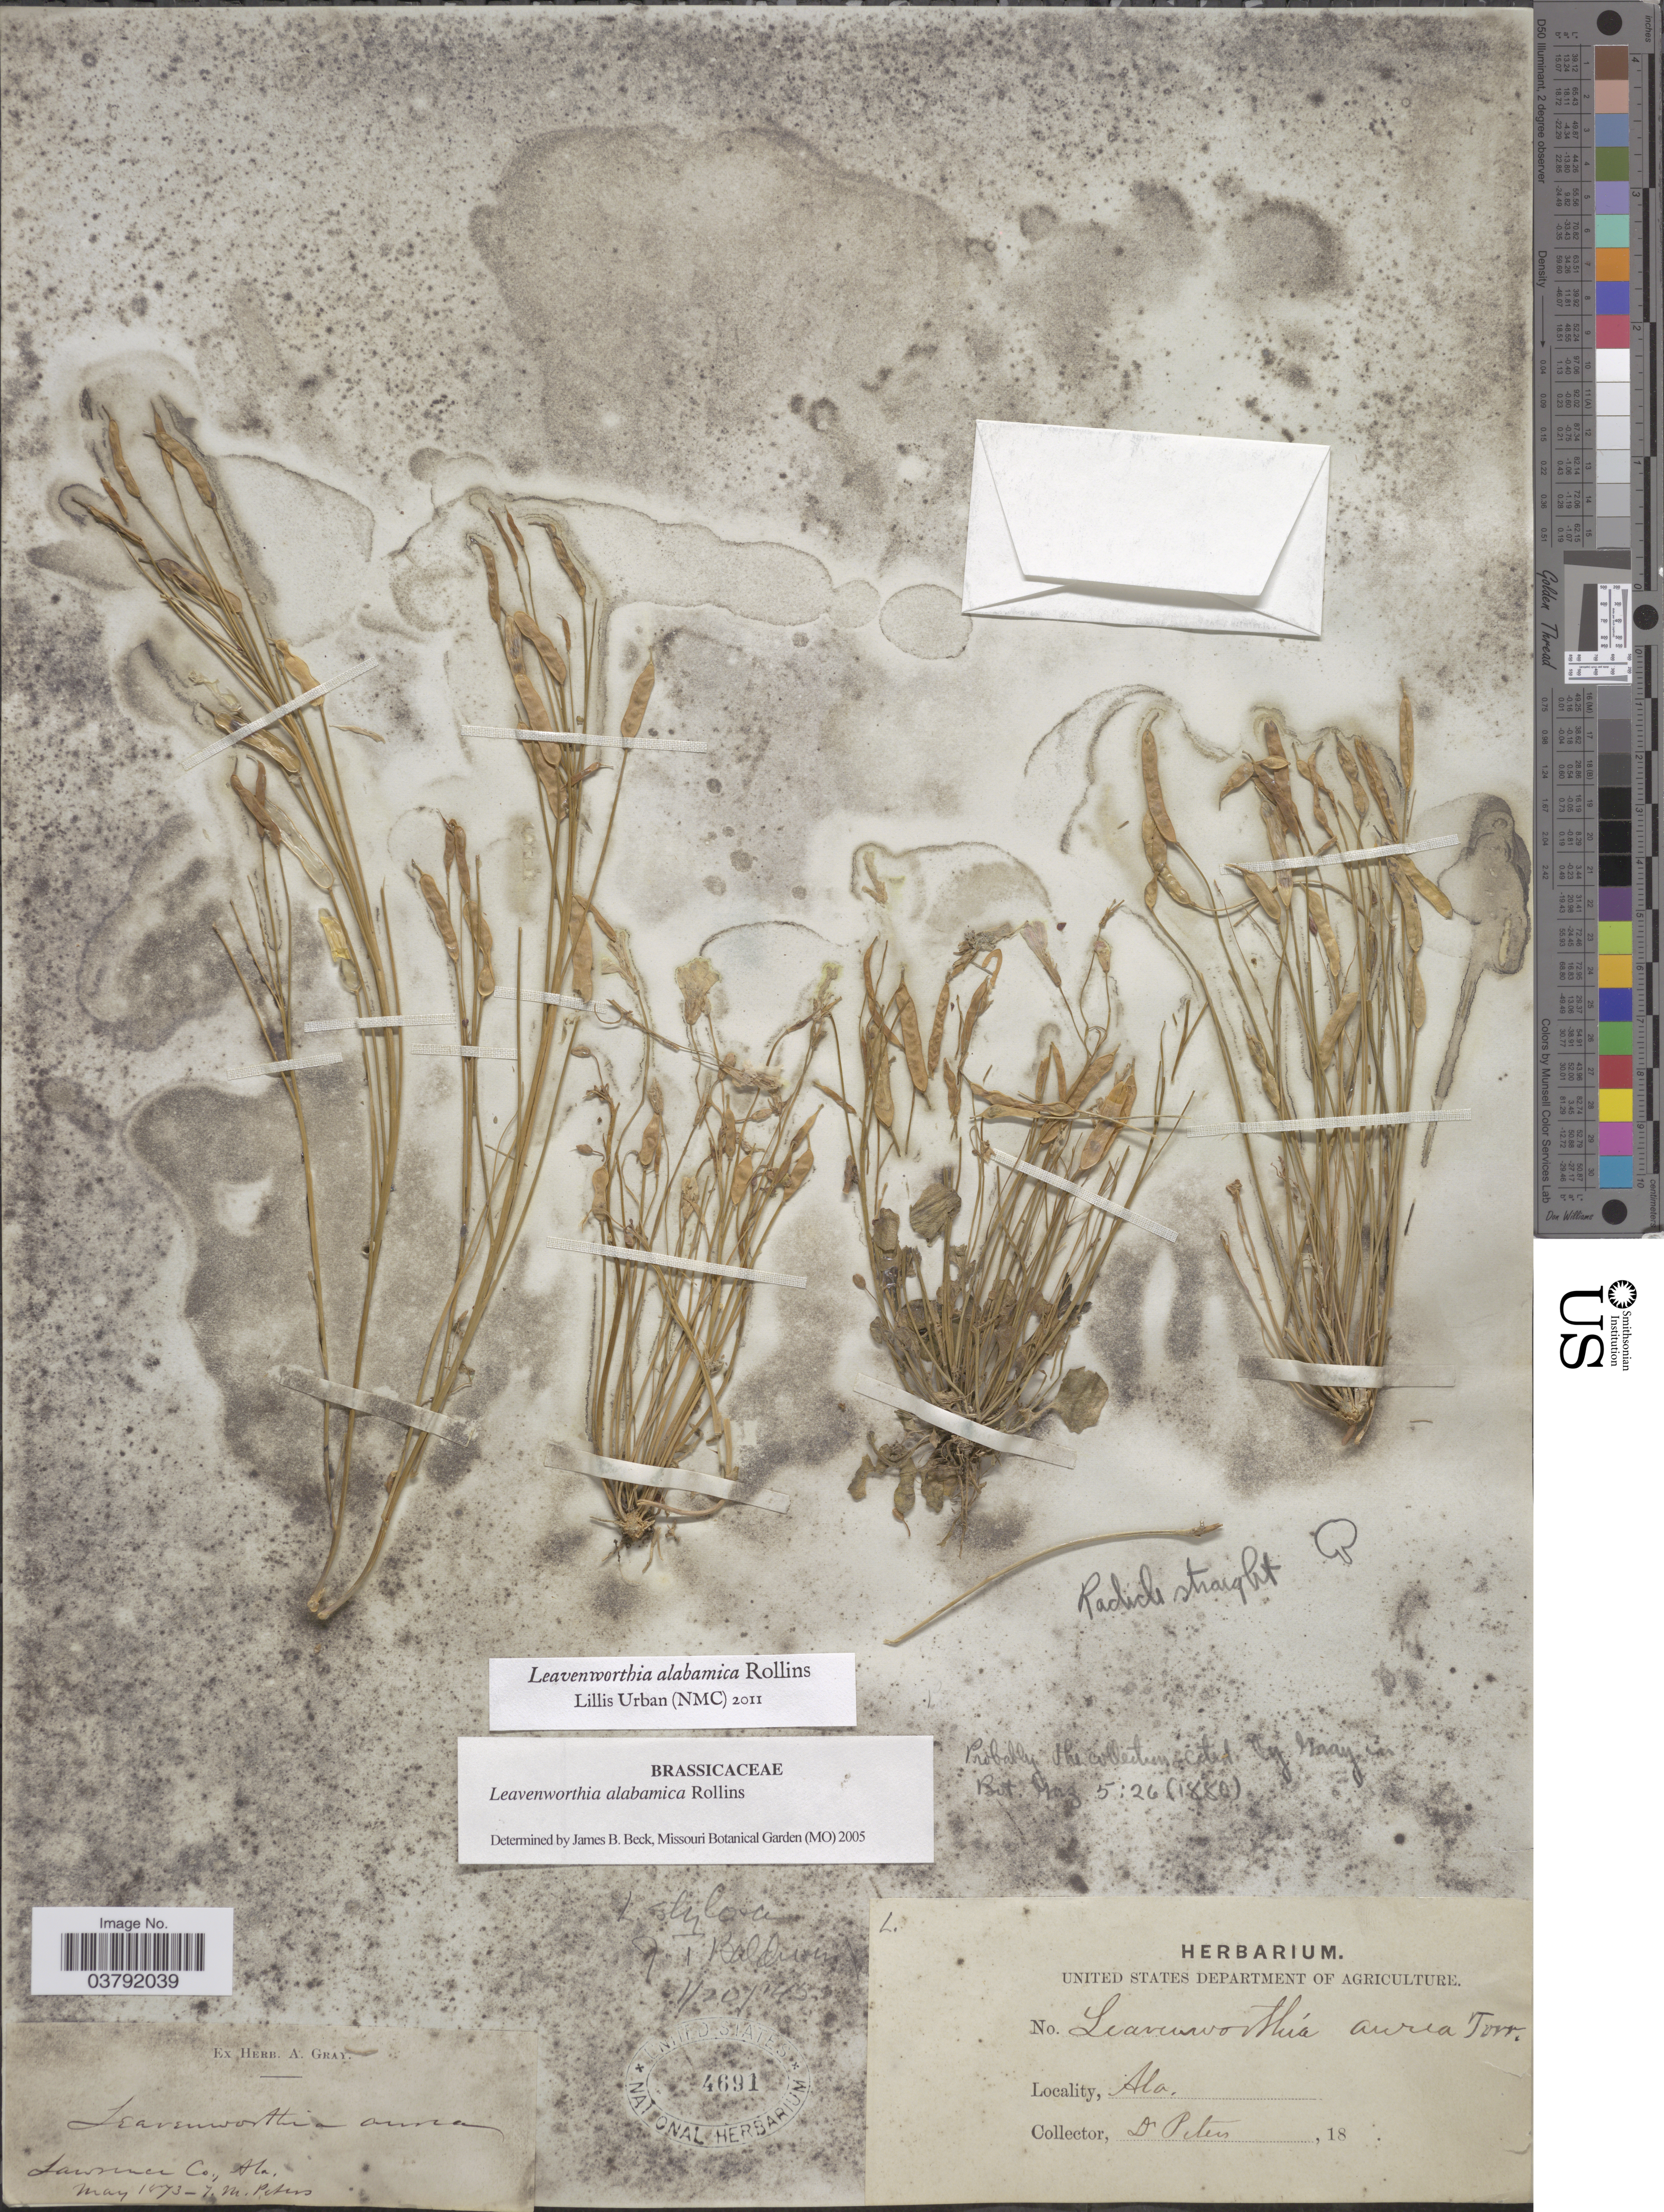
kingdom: Plantae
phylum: Tracheophyta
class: Magnoliopsida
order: Brassicales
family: Brassicaceae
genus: Leavenworthia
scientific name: Leavenworthia alabamica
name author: Rollins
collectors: T. Peters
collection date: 1873-05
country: United States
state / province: Alabama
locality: Lawrence Co.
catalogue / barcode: US 4691